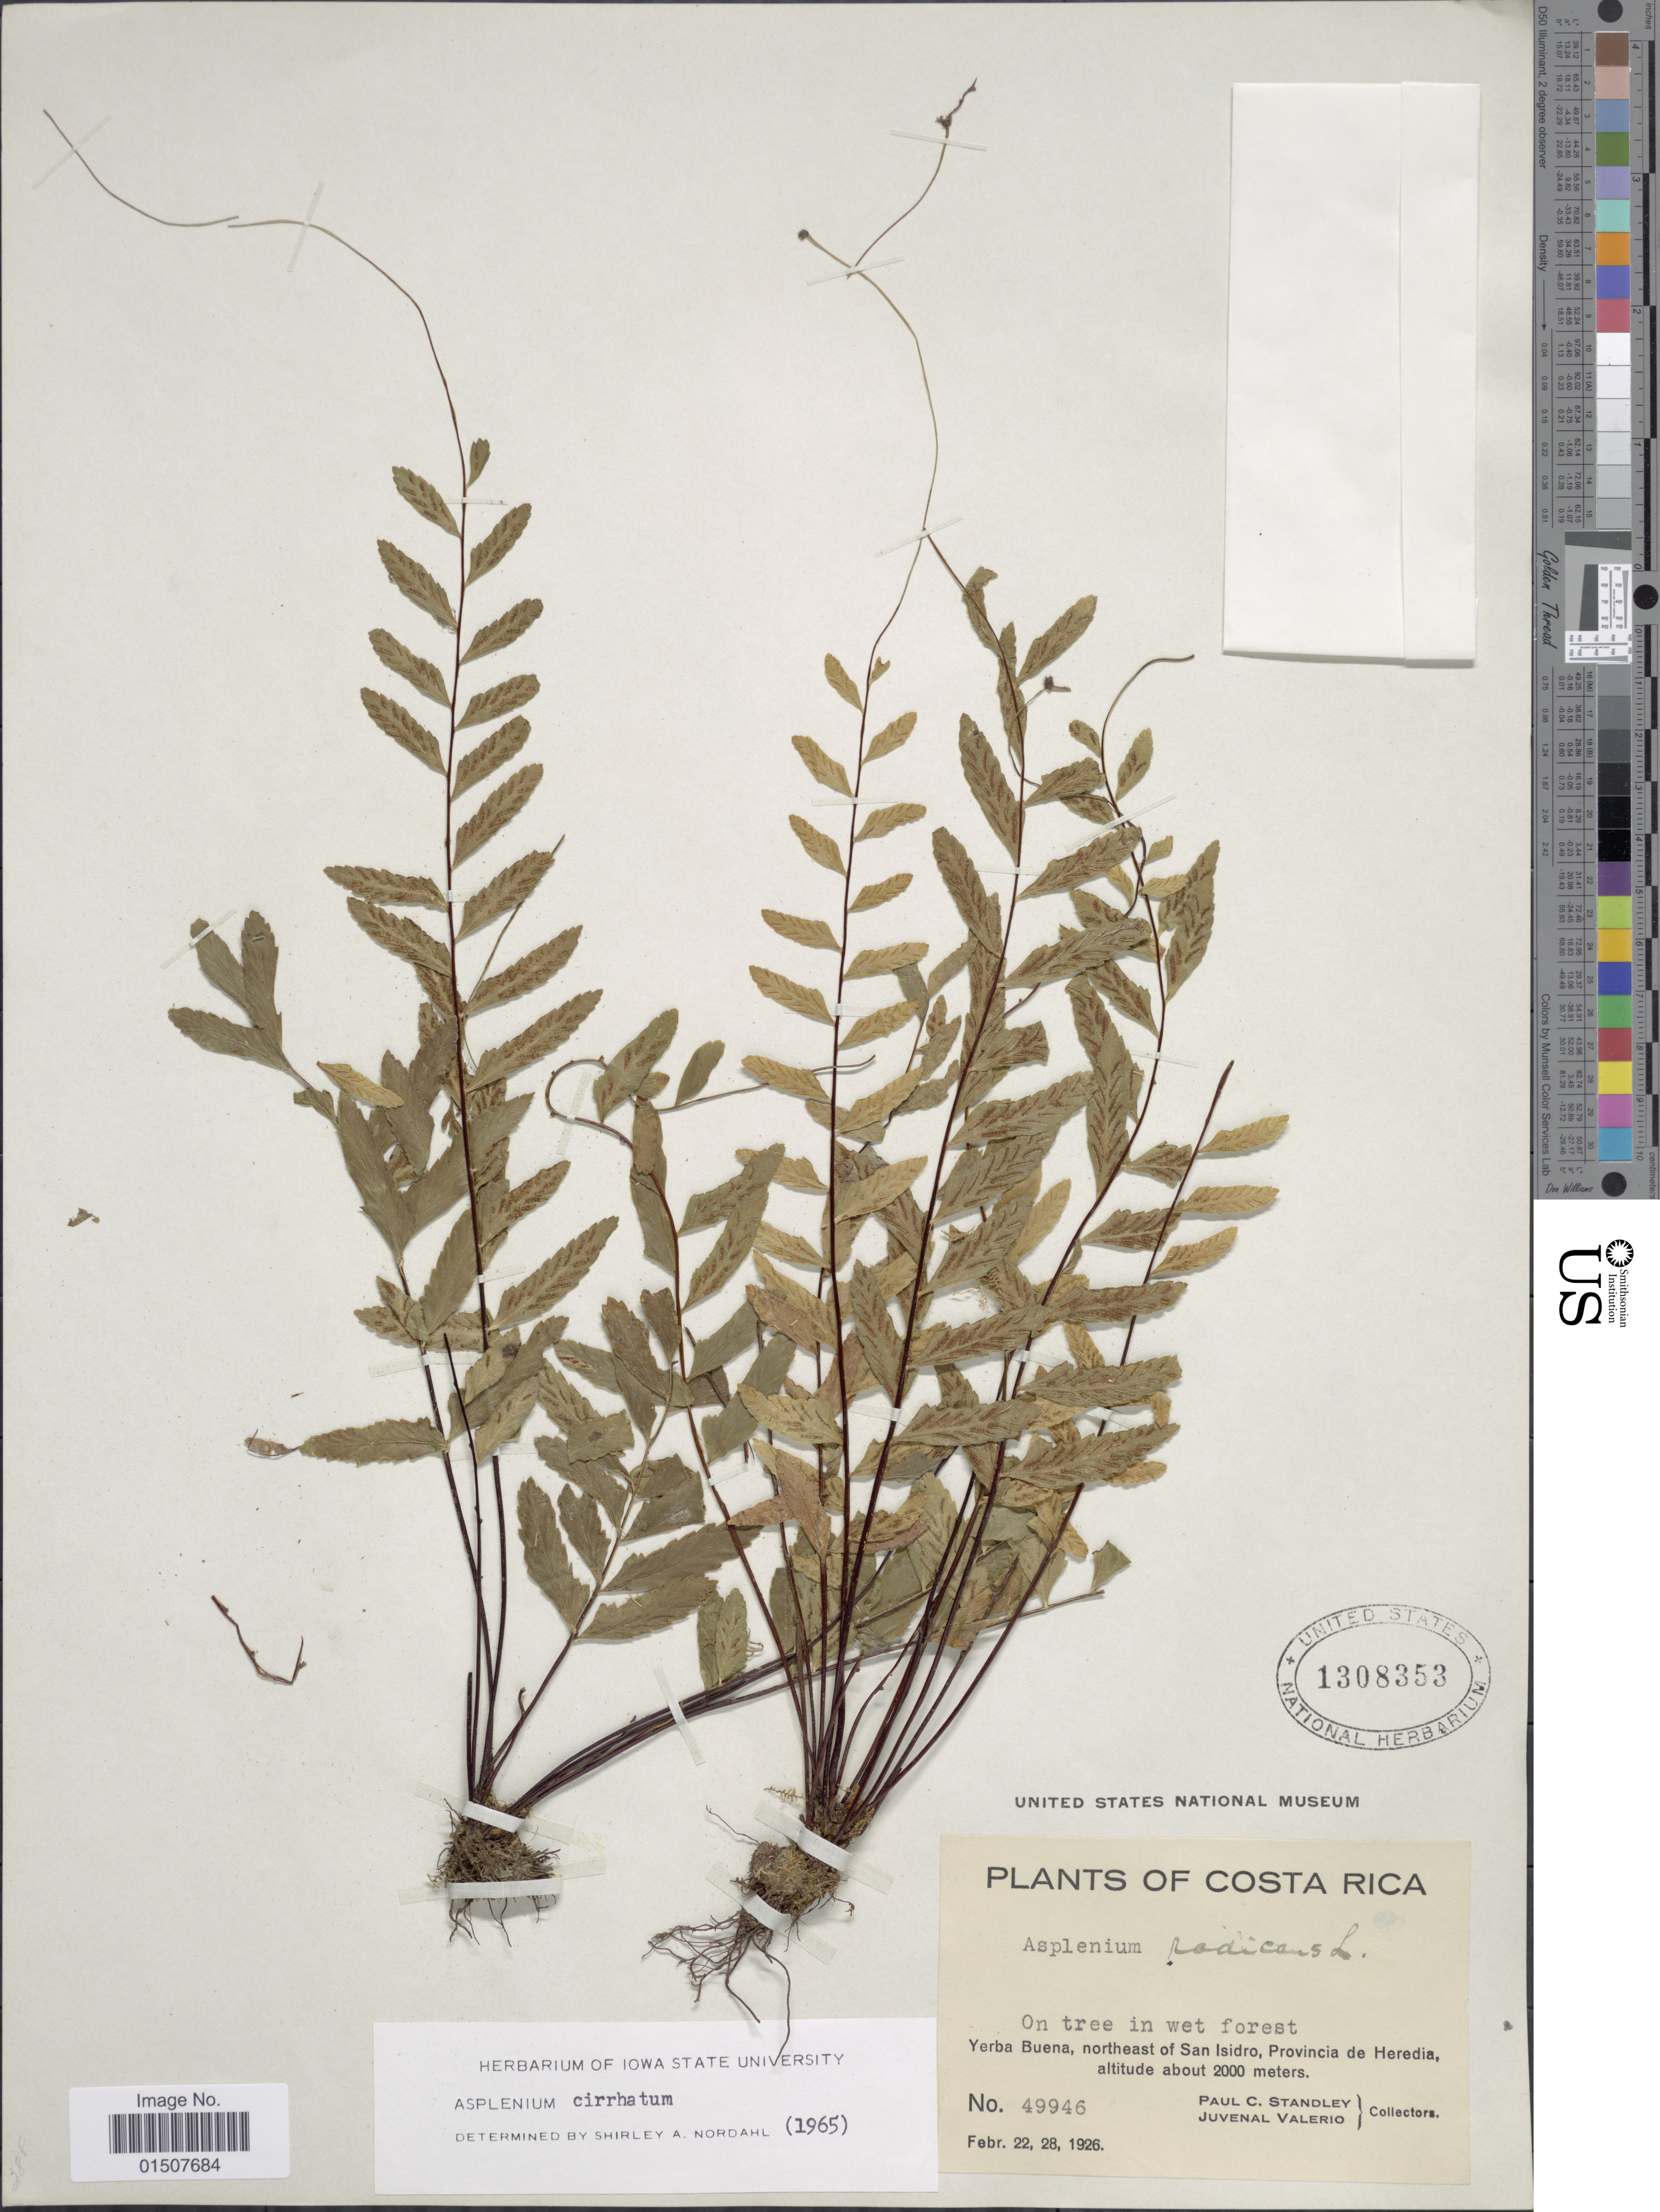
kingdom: Plantae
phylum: Tracheophyta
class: Polypodiopsida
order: Polypodiales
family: Aspleniaceae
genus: Asplenium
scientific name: Asplenium radicans var. cirrhatum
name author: (Rich. ex Willd.) Rosenst.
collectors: P. C. Standley & J. Valerio R.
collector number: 49946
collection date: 1926-02-22/1926-02-28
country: Costa Rica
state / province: Heredia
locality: Yerba Buena, northeast of San Isidro, Provincia de Heredia.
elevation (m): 2000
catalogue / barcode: US 1308353